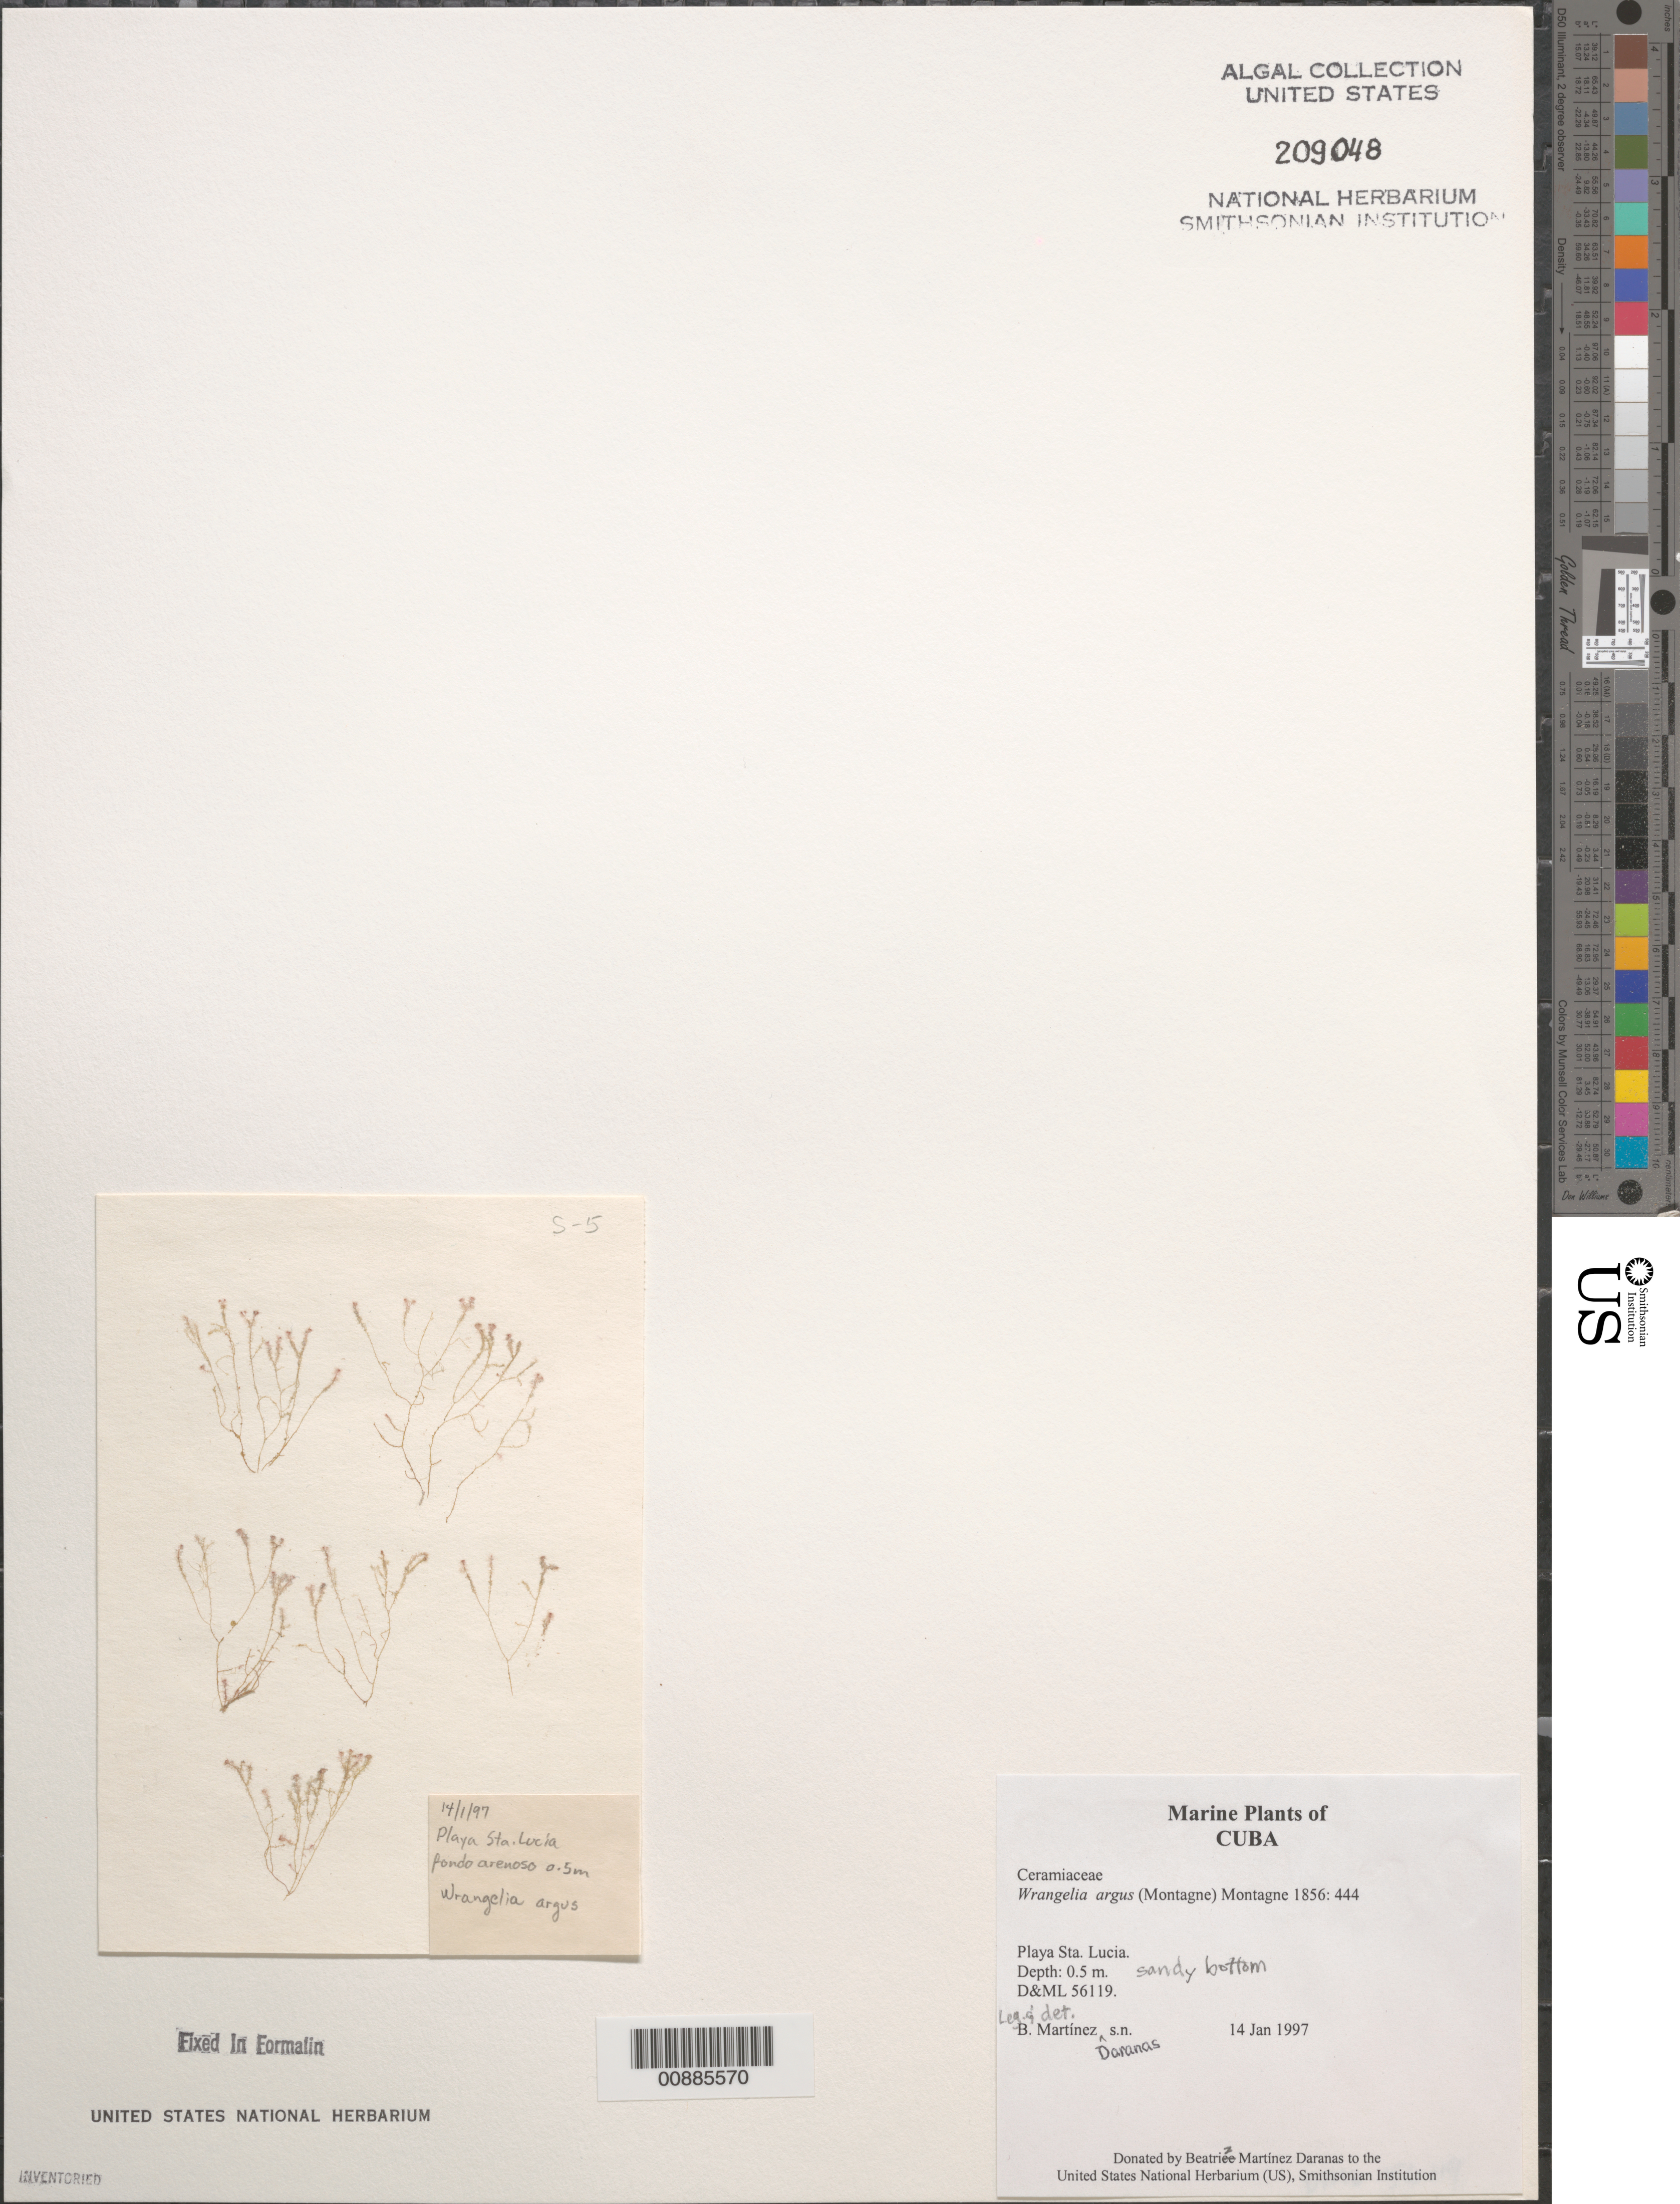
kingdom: Plantae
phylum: Rhodophyta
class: Florideophyceae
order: Ceramiales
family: Wrangeliaceae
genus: Wrangelia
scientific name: Wrangelia argus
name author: (Mont.) Mont.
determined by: Martinez Daranas, B.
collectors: B. Martinez Daranas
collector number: D&ML 56119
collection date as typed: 14 Jan 1997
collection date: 1997-01-14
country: Cuba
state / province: Camaguey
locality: Playa Santa Lucia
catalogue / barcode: US 209048